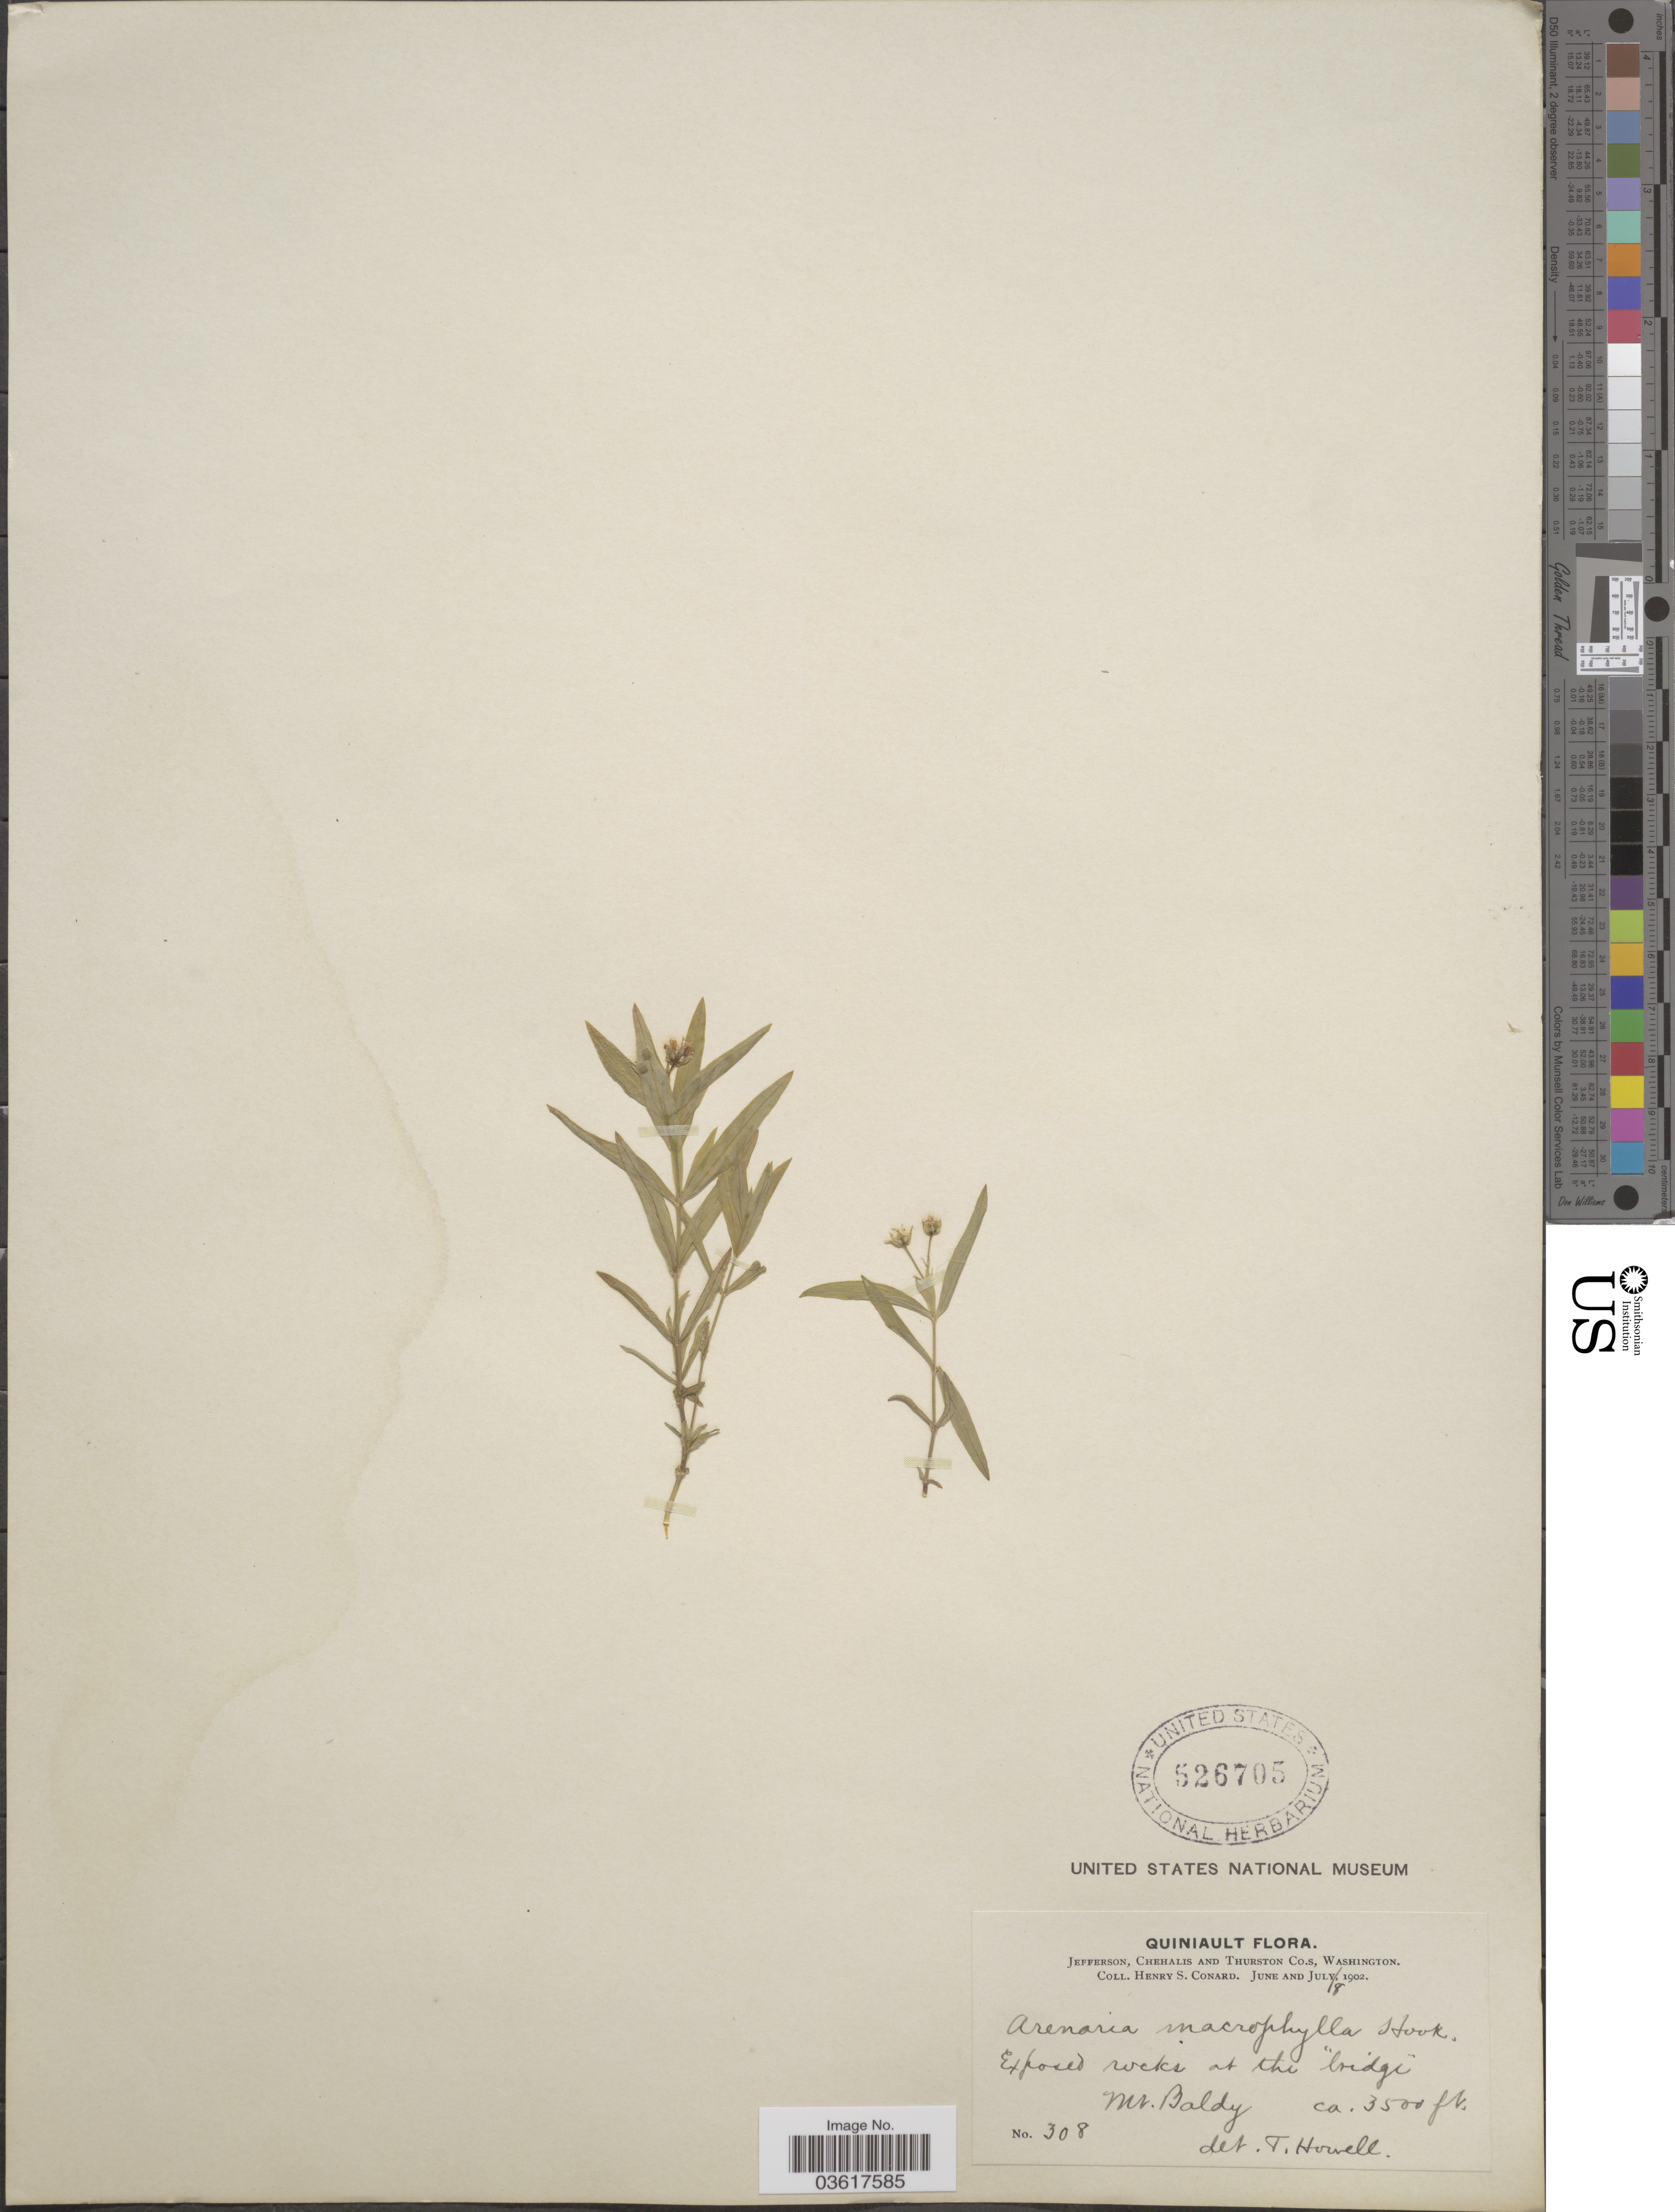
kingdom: Plantae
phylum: Tracheophyta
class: Magnoliopsida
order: Caryophyllales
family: Caryophyllaceae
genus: Moehringia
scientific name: Moehringia macrophylla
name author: (Hook.) Fenzl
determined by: Strong, Mark T., (BOT), Smithsonian Institution - National Museum of Natural History (UNITED STATES)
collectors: H. S. Conard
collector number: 308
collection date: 1902-07-18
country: United States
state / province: Washington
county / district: Thurston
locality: Quiniault. Jefferson, Chehalis and Thurston Co.s. Explored rocks at the "bridge" Mt. Baldy.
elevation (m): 1067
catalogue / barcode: US 526705